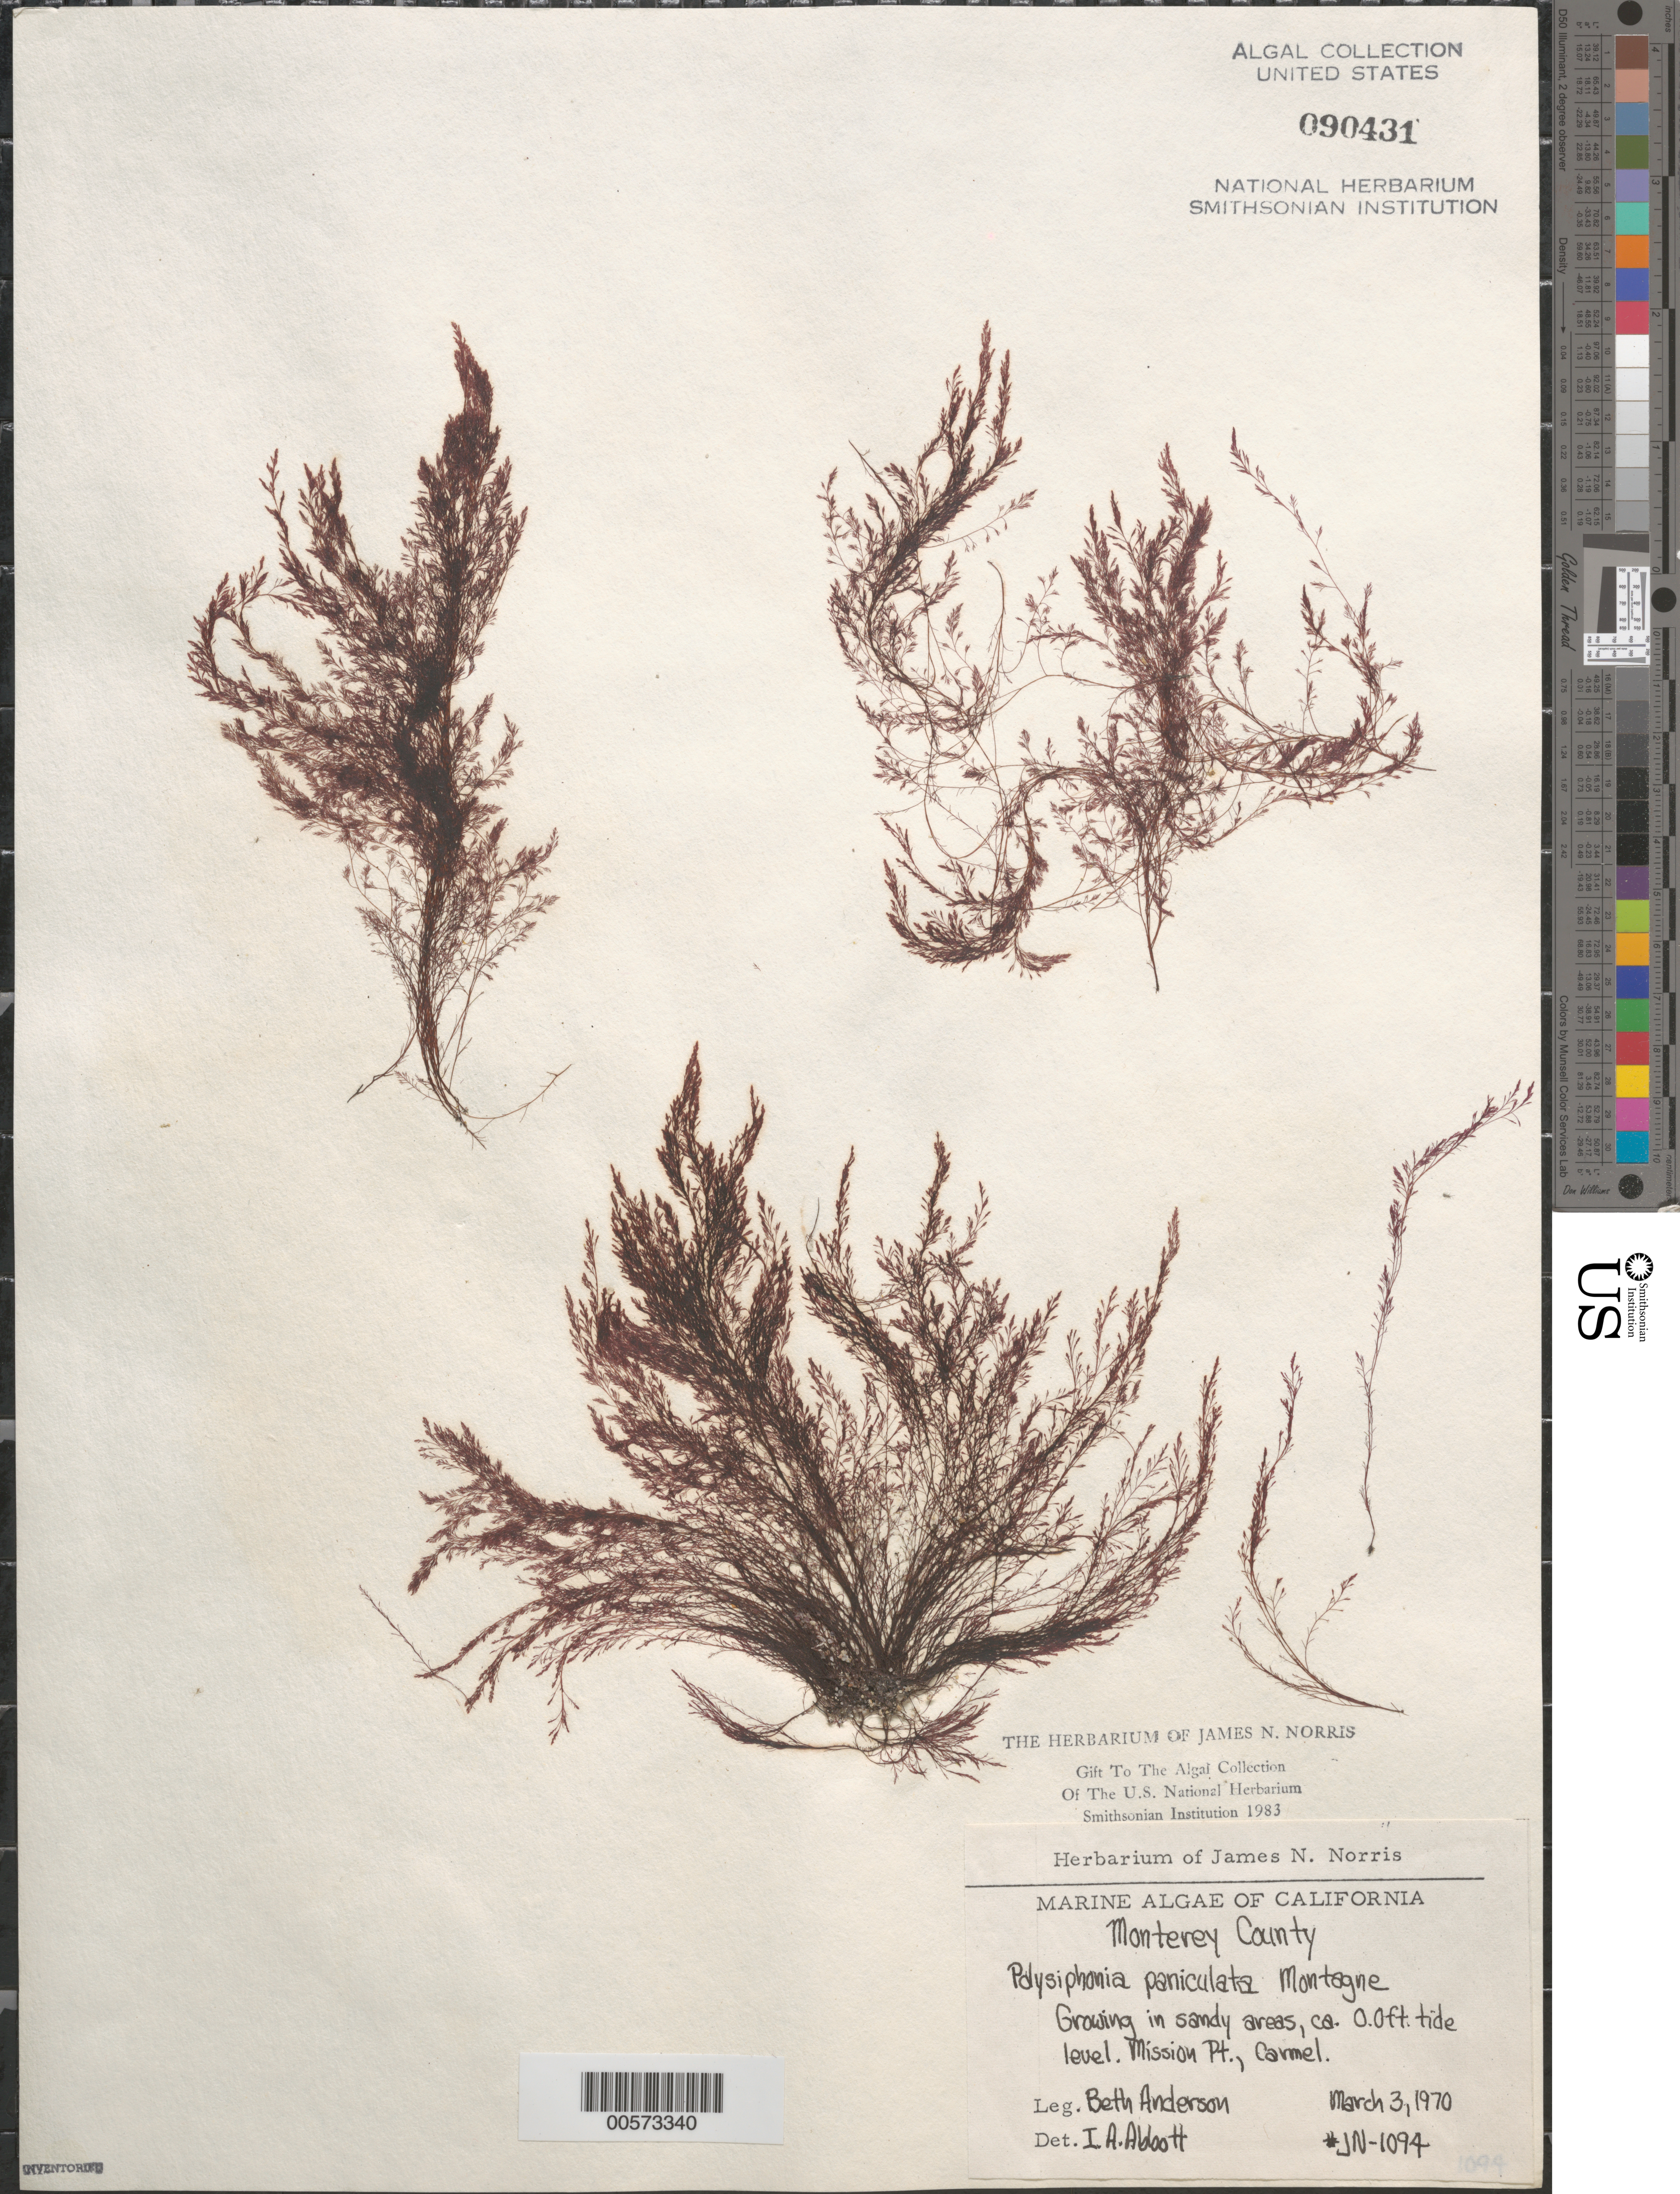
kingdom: Plantae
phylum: Rhodophyta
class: Florideophyceae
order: Ceramiales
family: Rhodomelaceae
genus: Eutrichosiphonia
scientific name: Eutrichosiphonia paniculata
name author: (Mont.) D.E.Bustamante & T.O. Cho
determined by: Algae name updating Project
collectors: B. Anderson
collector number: Jn-1094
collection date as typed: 03 Mar 1970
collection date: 1970-03-03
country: United States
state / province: California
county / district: Monterey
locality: Mission Point, Carmel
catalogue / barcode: US 90431